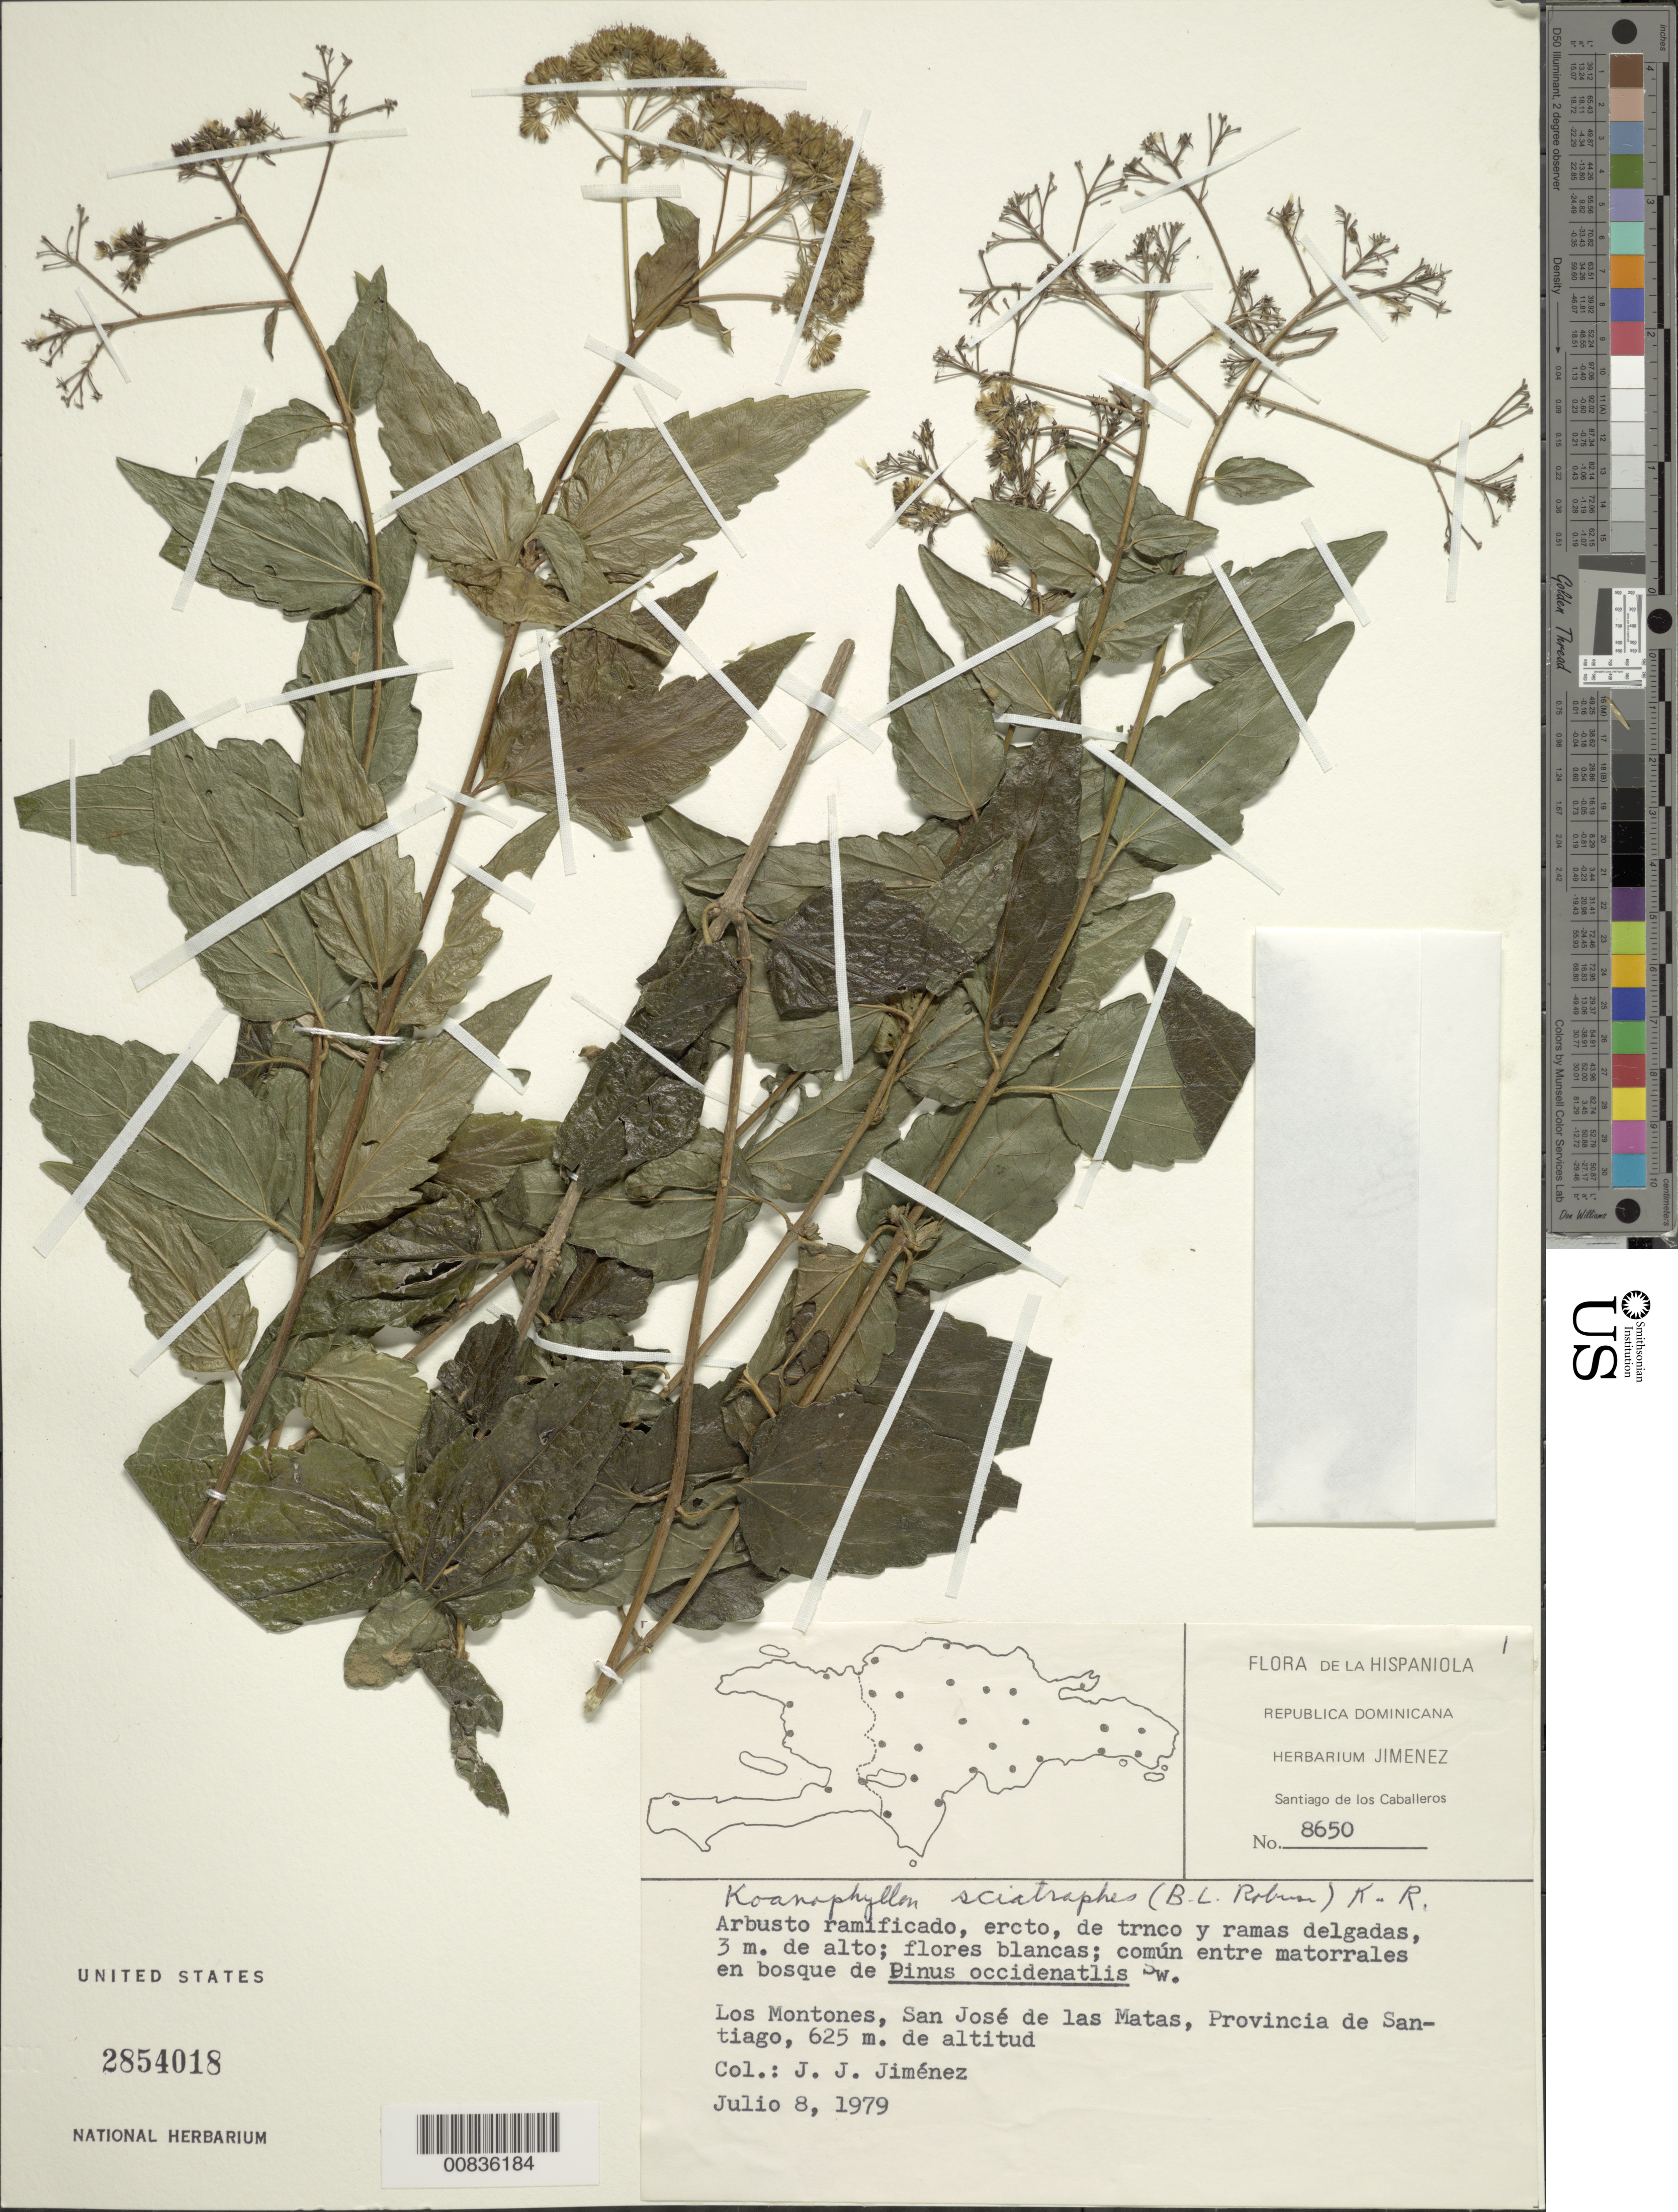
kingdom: Plantae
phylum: Tracheophyta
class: Magnoliopsida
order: Asterales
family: Asteraceae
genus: Koanophyllon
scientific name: Koanophyllon sciatraphes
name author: (B.L. Rob.) R.M. King & H. Rob.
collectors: J. J. Jiménez Almonte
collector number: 8650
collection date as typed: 08 Jul 1979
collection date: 1979-07-08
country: Dominican Republic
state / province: Santiago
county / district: San José de las Matas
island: Hispaniola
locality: Los Montones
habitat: Entre matorrales en bosque de Pinus occidentalis Sw.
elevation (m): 625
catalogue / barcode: US 2854018